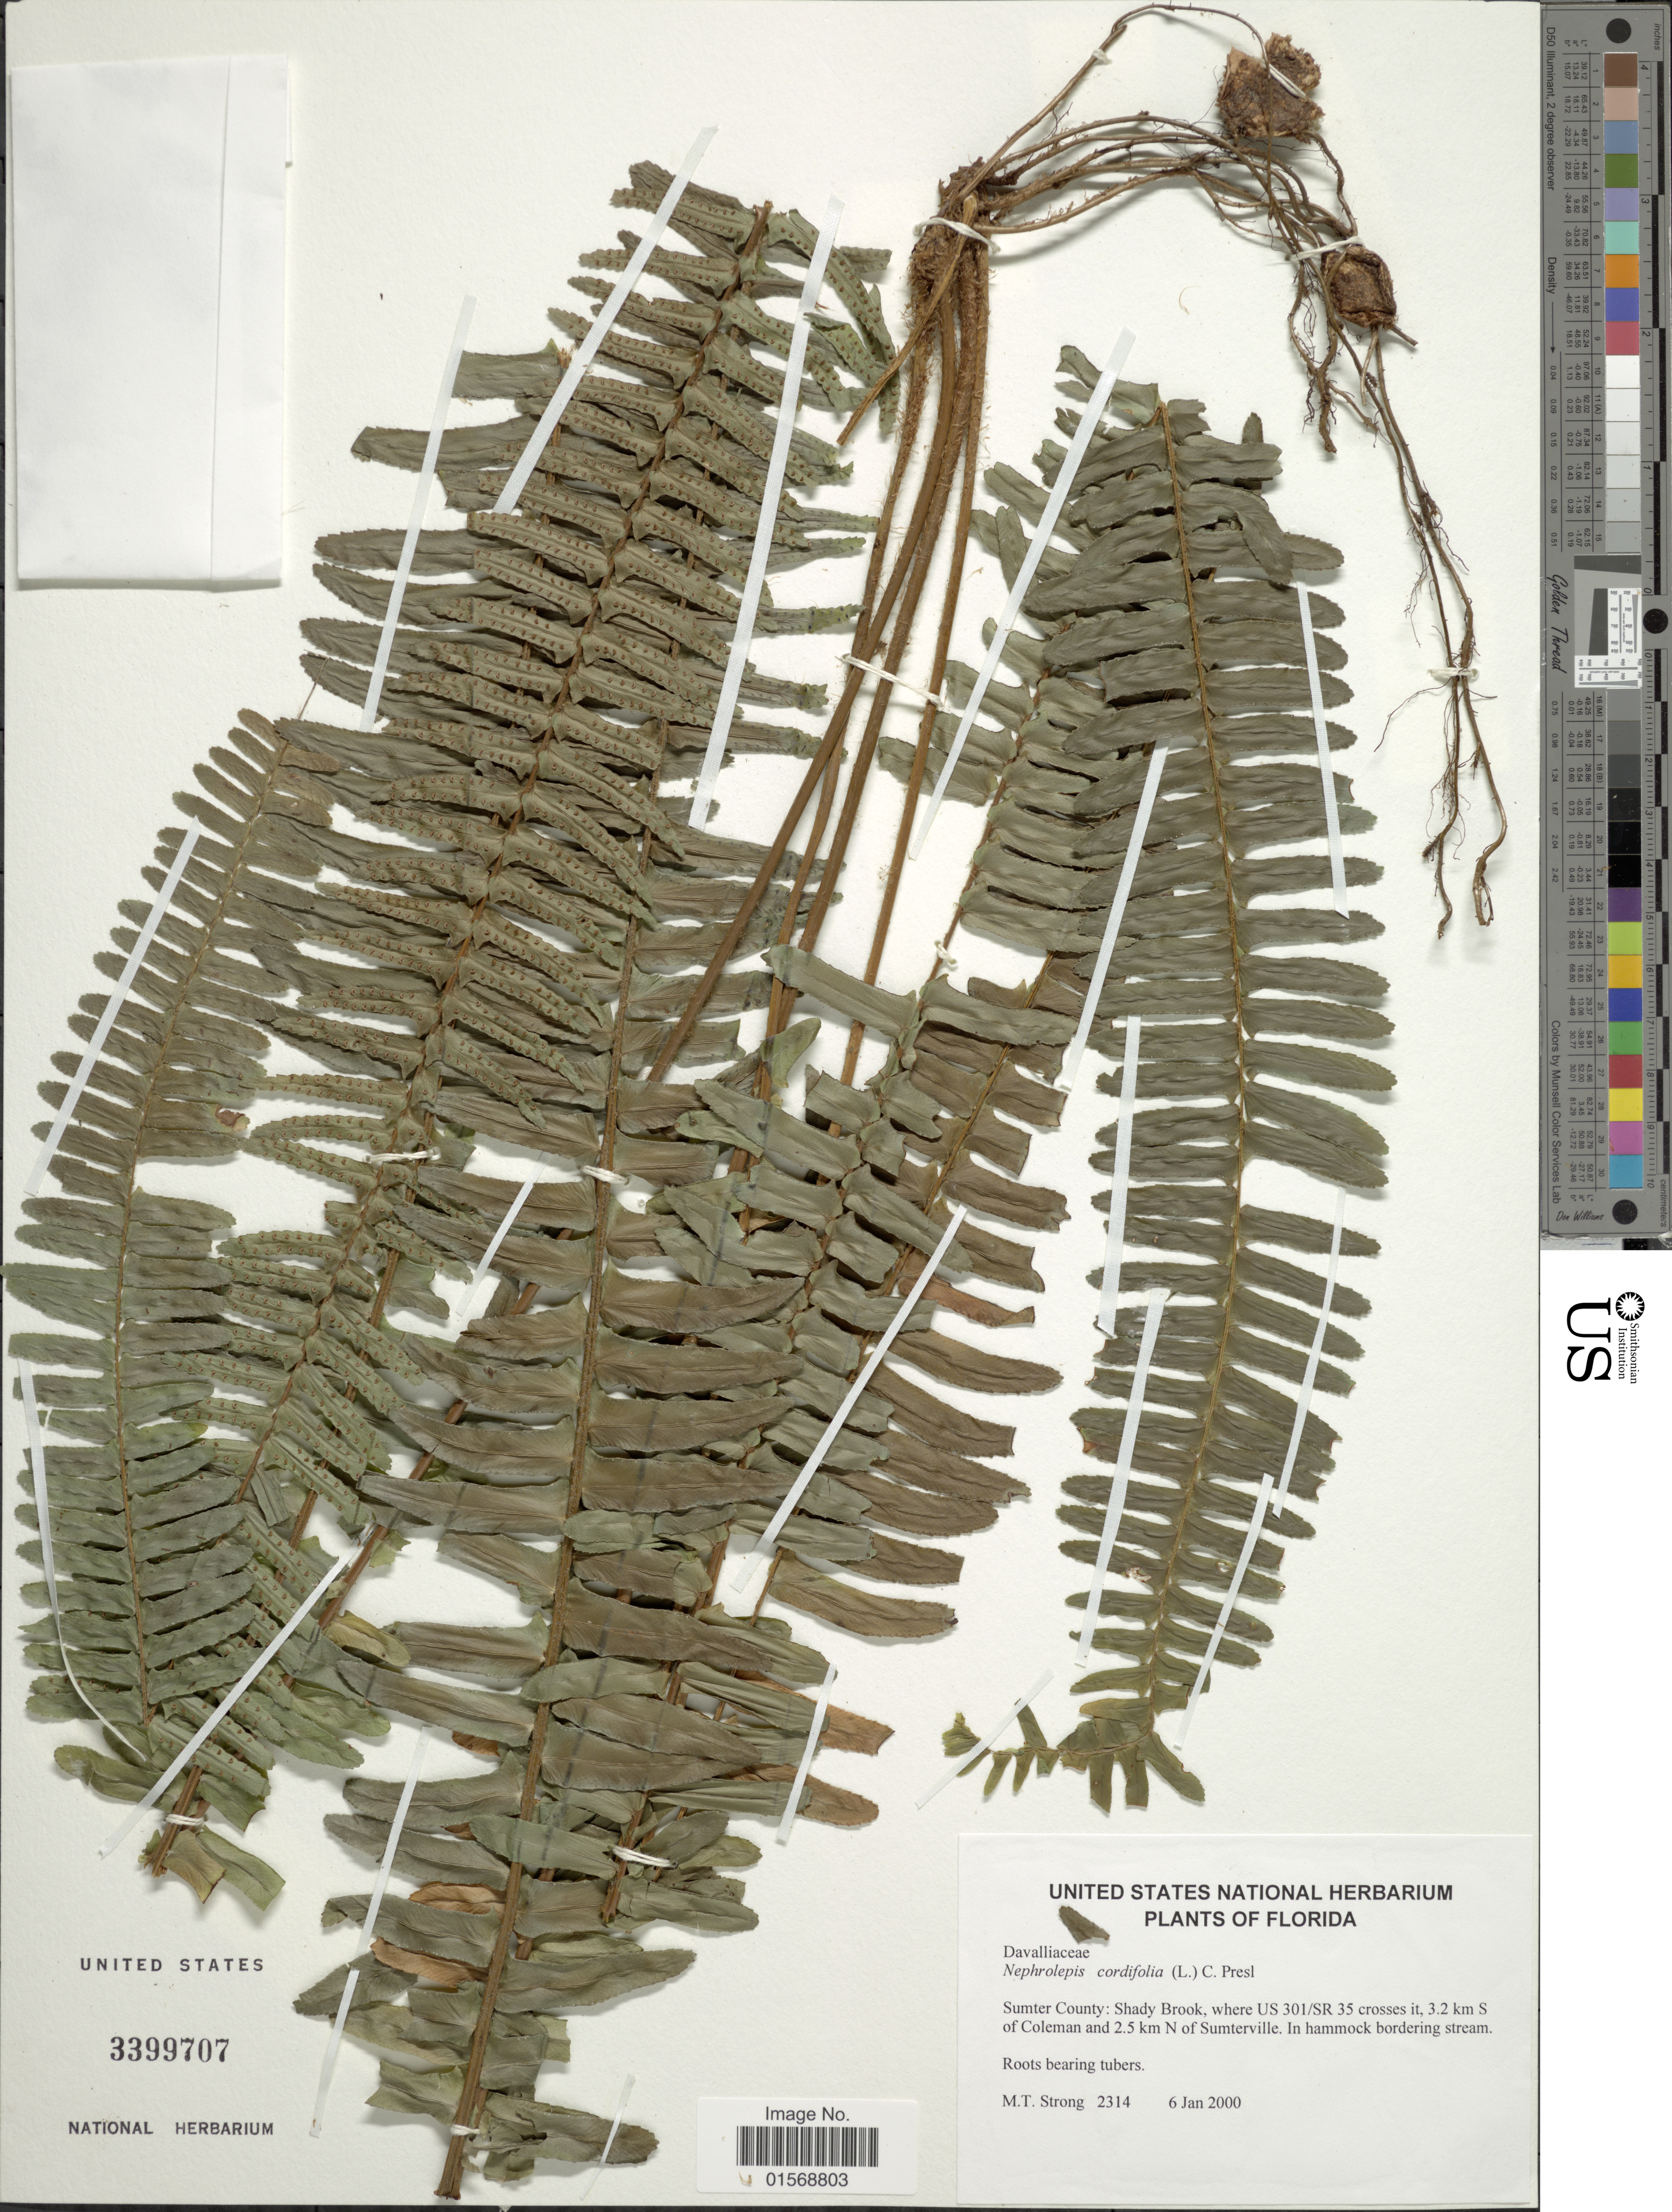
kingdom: Plantae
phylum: Tracheophyta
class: Polypodiopsida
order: Polypodiales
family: Nephrolepidaceae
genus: Nephrolepis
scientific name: Nephrolepis cordifolia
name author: (L.) C. Presl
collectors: M. T. Strong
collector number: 2314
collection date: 2000-01-06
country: United States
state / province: Florida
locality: Florida. Sumter County: where US 301/SR 35 crosses it, 3.2 km S of Coleman and 2.5 km N of Sumterville.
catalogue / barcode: US 3399707